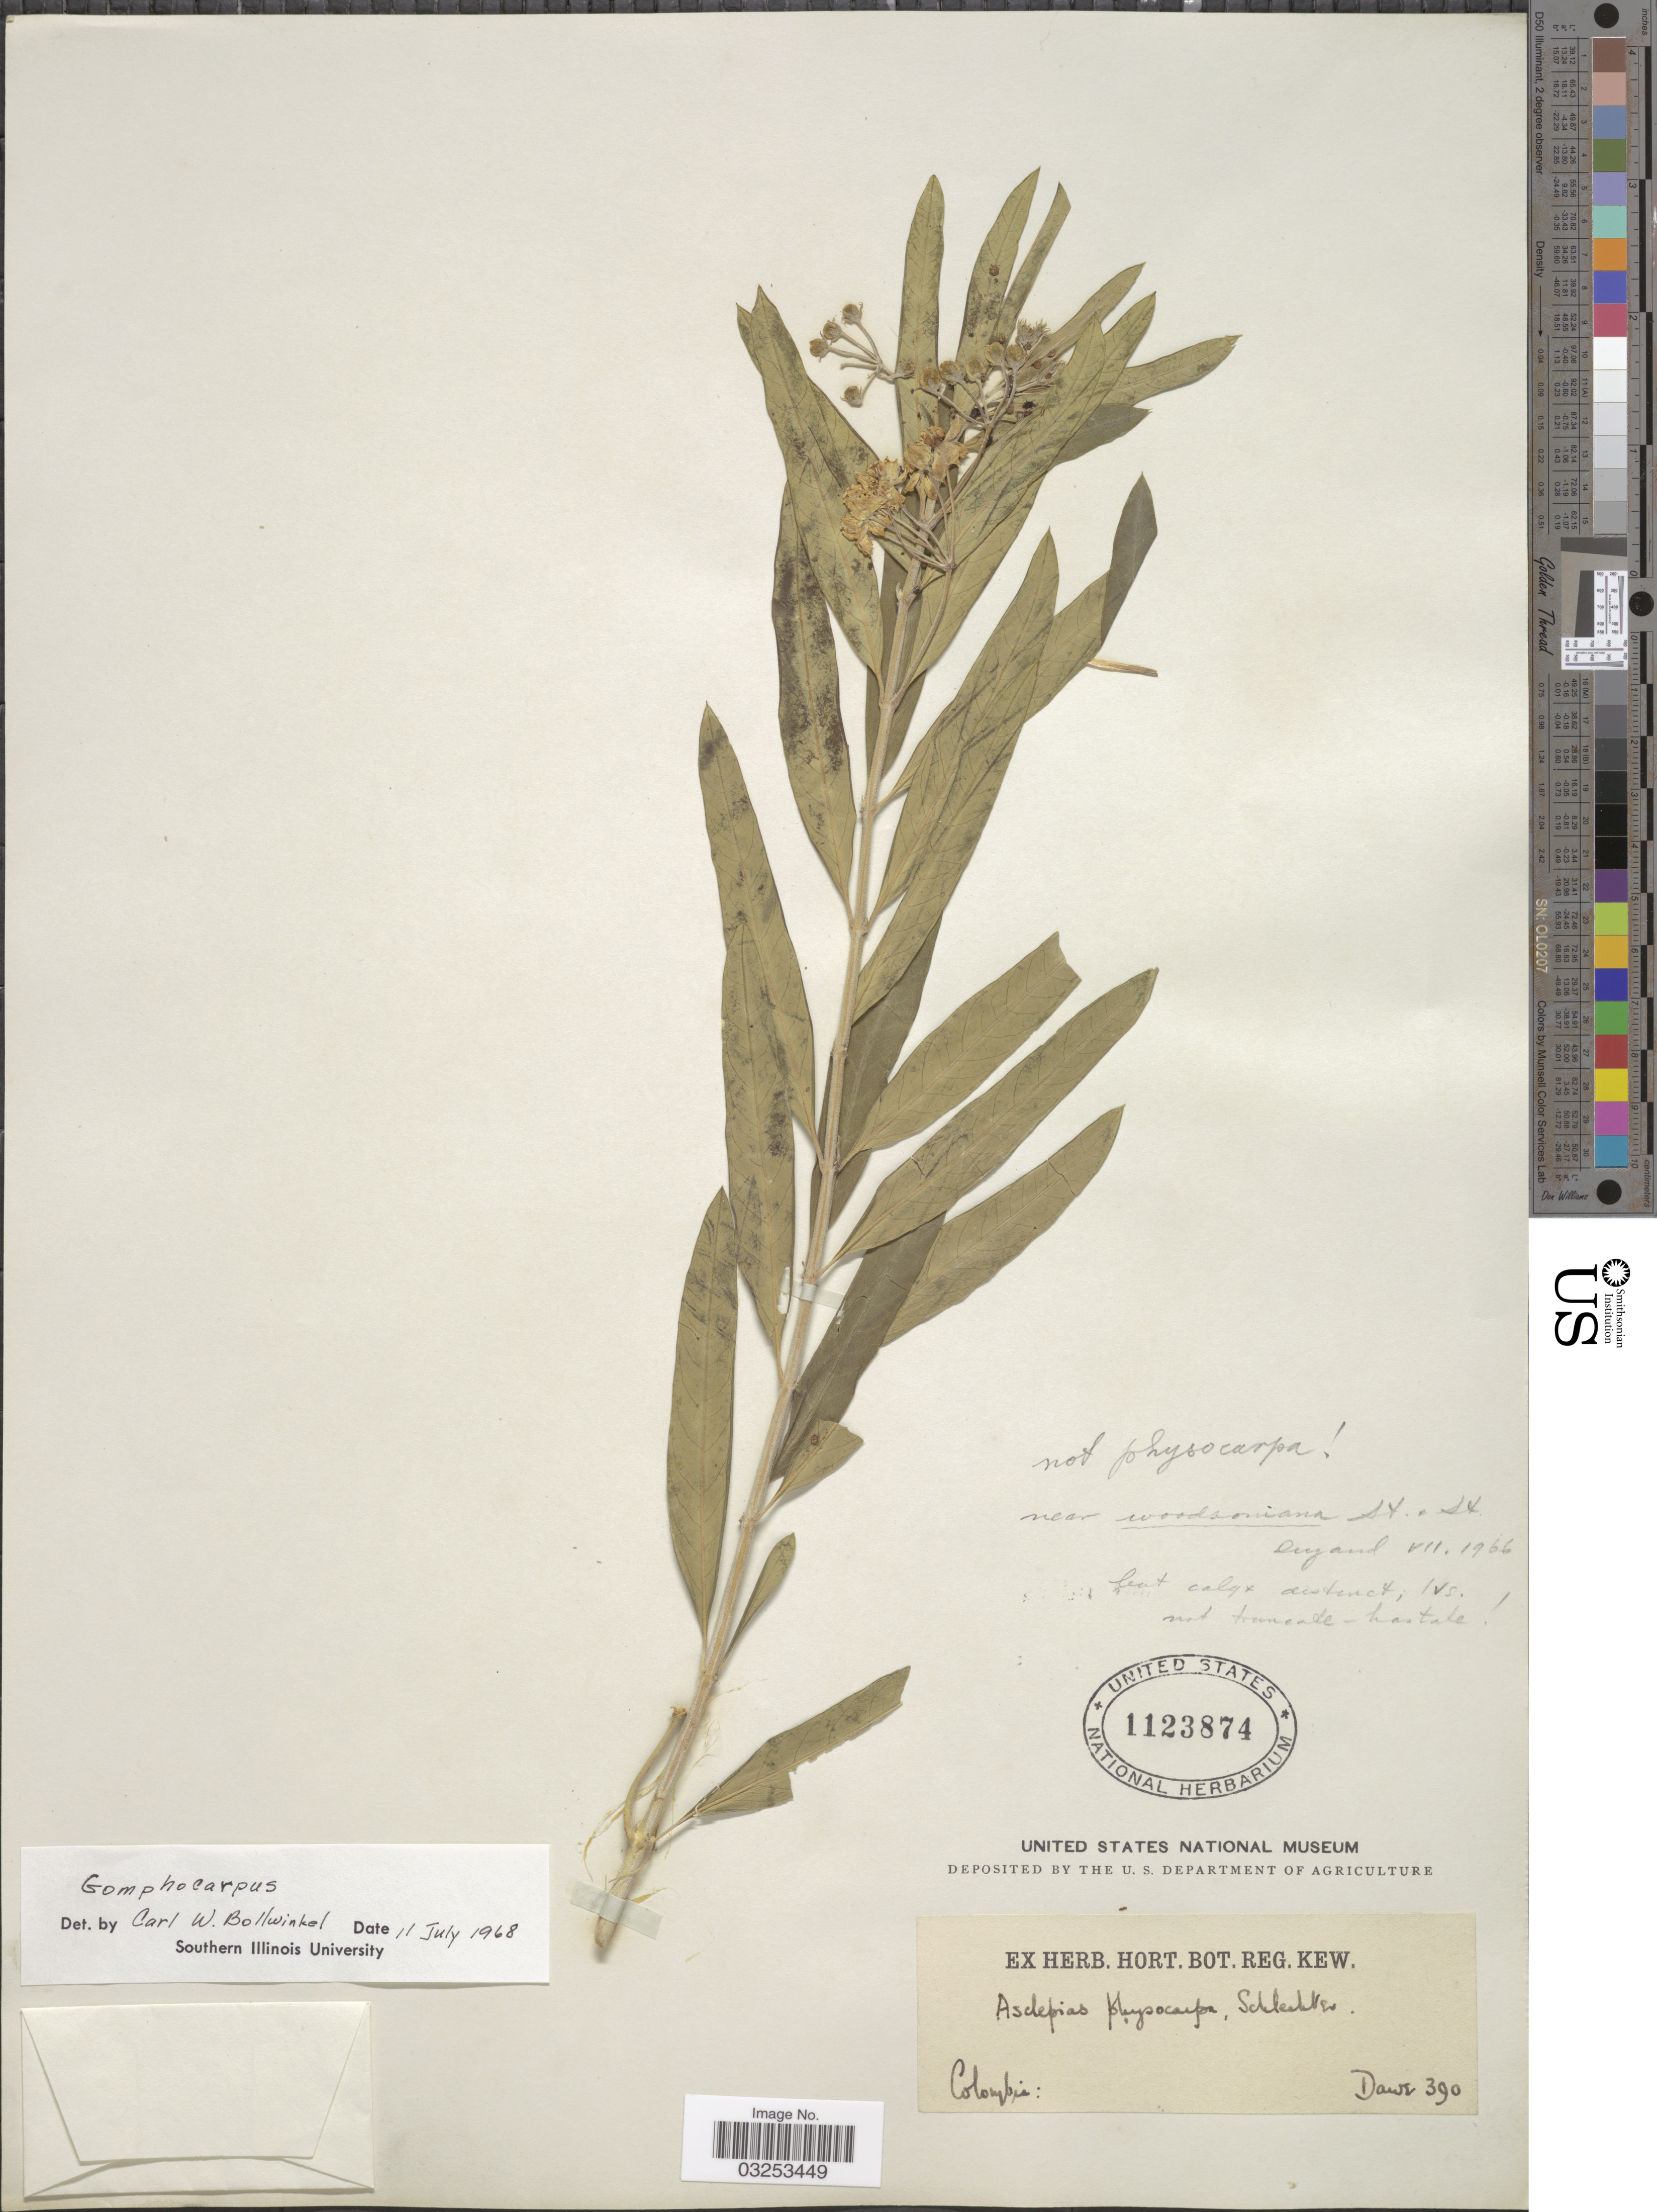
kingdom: Plantae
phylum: Tracheophyta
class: Magnoliopsida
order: Gentianales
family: Apocynaceae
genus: Gomphocarpus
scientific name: Gomphocarpus sp.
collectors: Dawe, --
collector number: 390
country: Colombia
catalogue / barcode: US 1123874